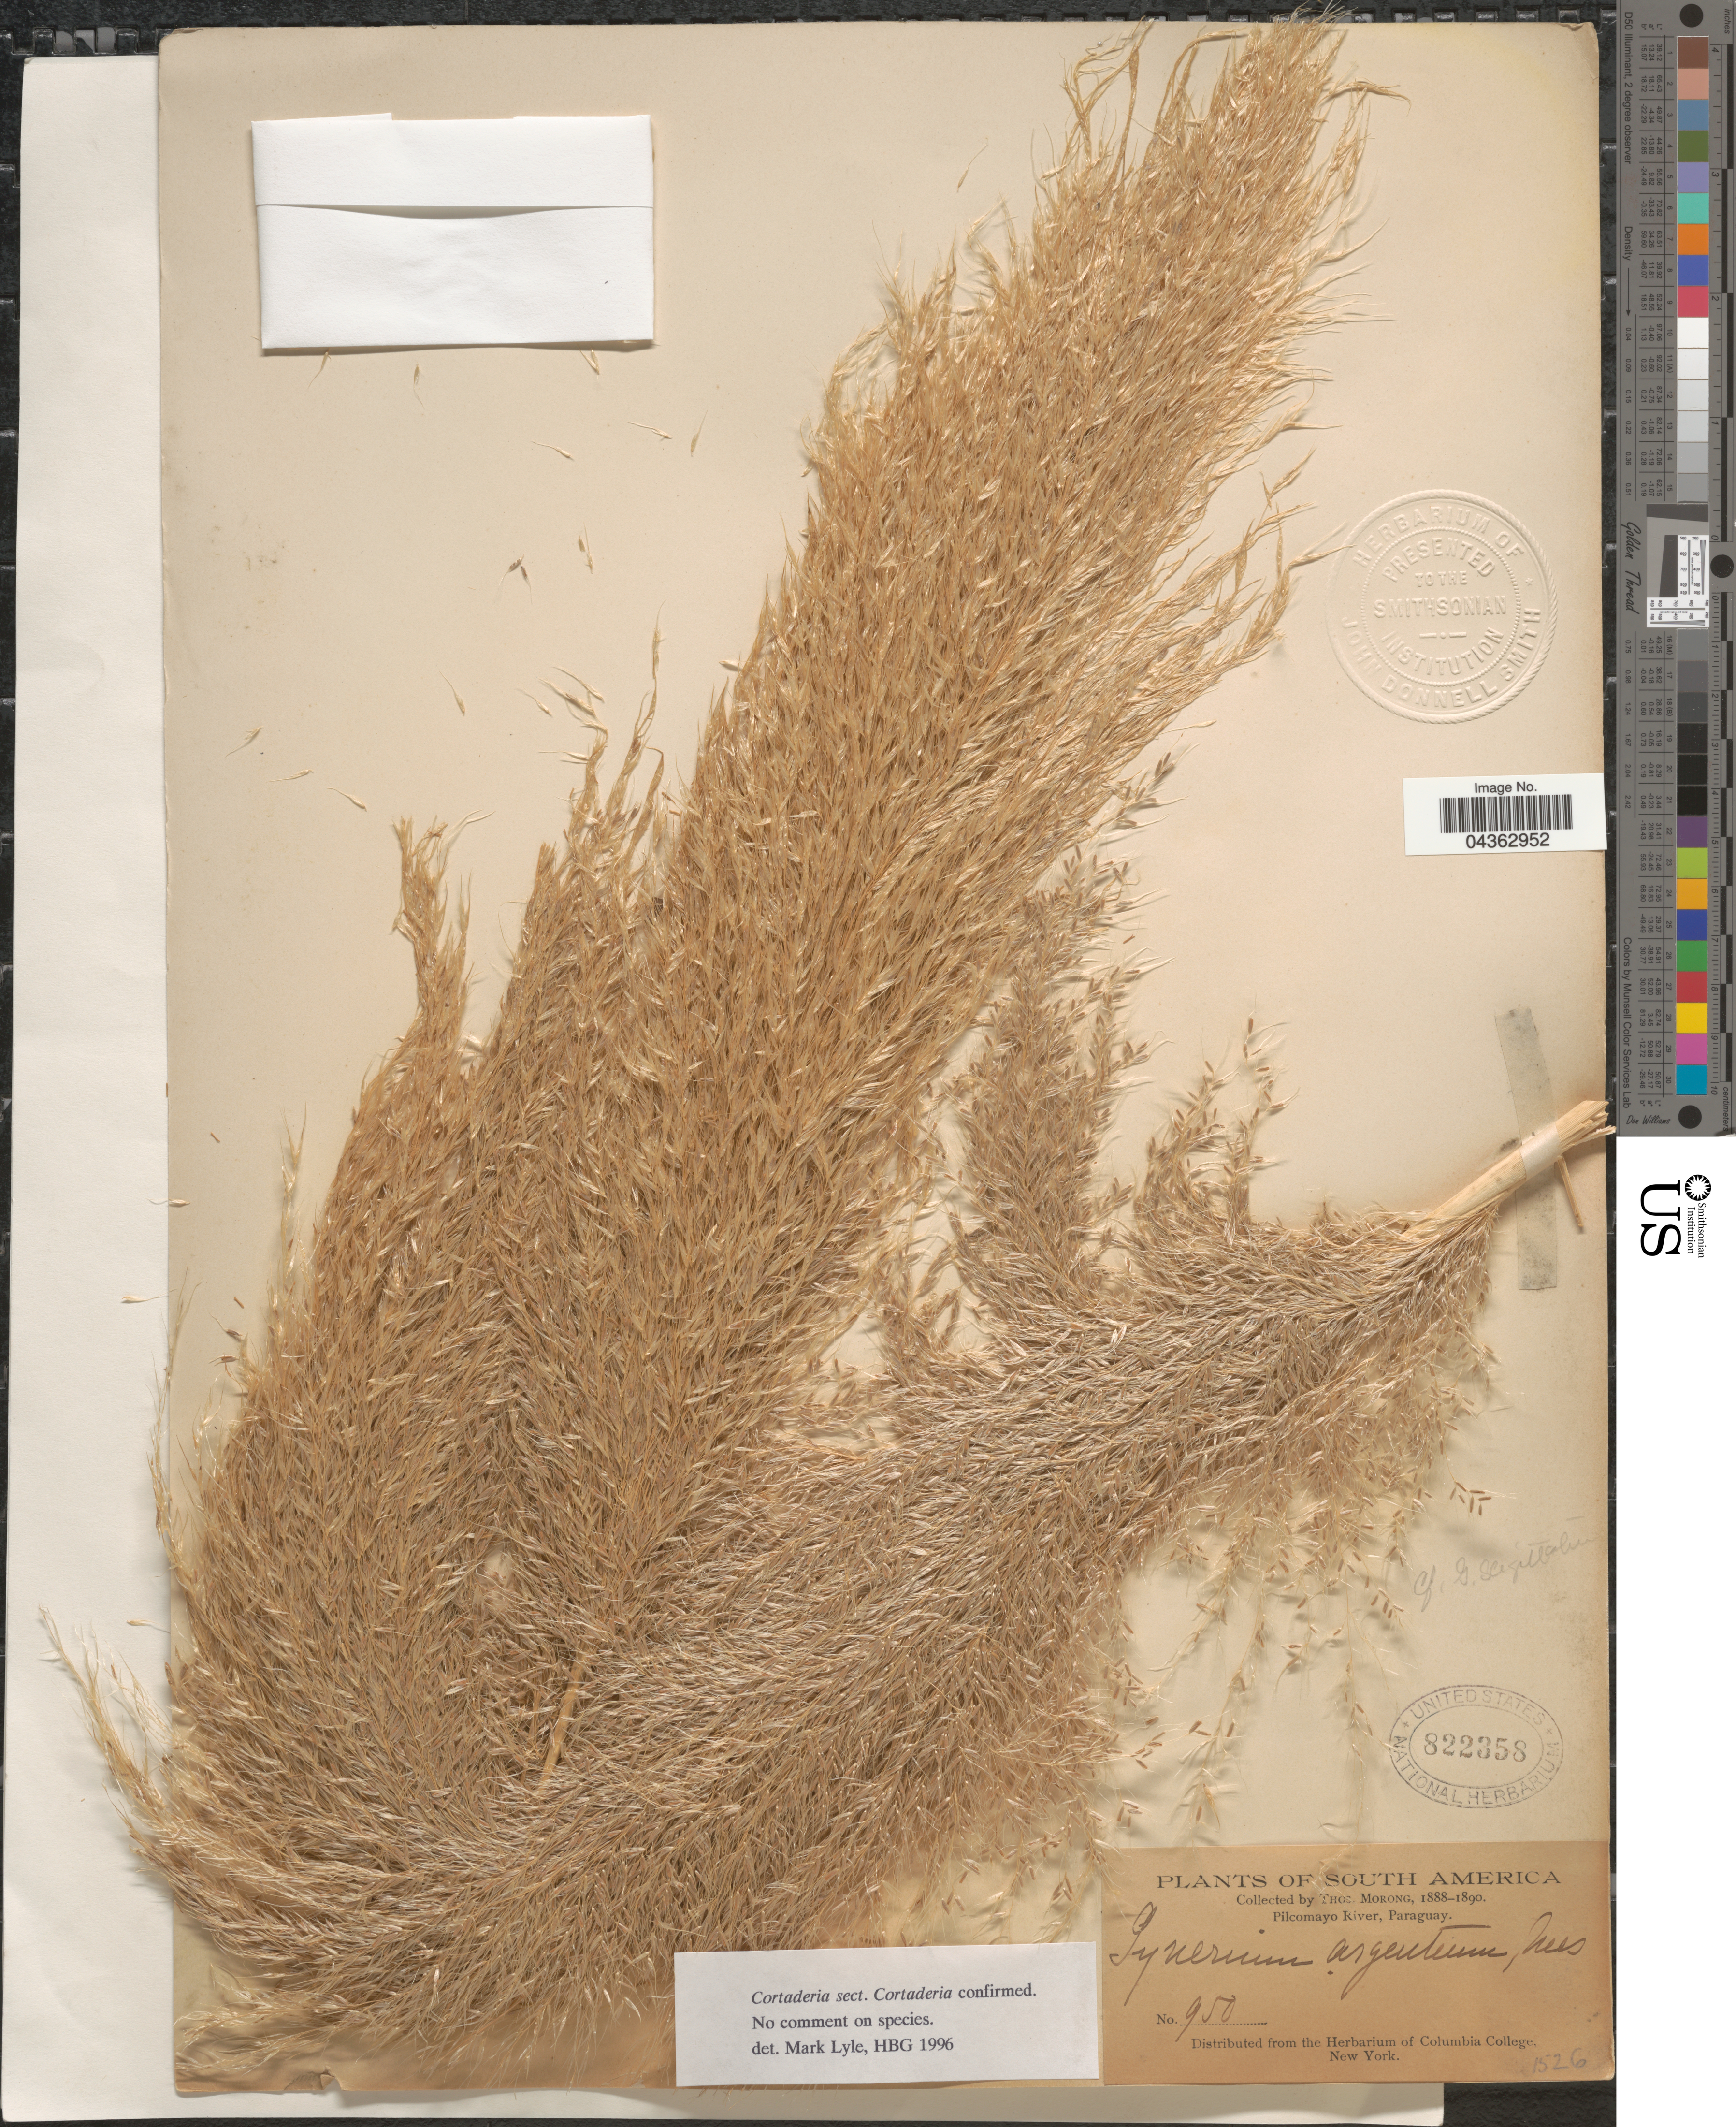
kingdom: Plantae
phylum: Tracheophyta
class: Liliopsida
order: Poales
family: Poaceae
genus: Cortaderia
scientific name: Cortaderia sp.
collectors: ex herb. T. Morong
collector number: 950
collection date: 1888/1890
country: Paraguay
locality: Pilcomayo River.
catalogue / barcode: US 822358